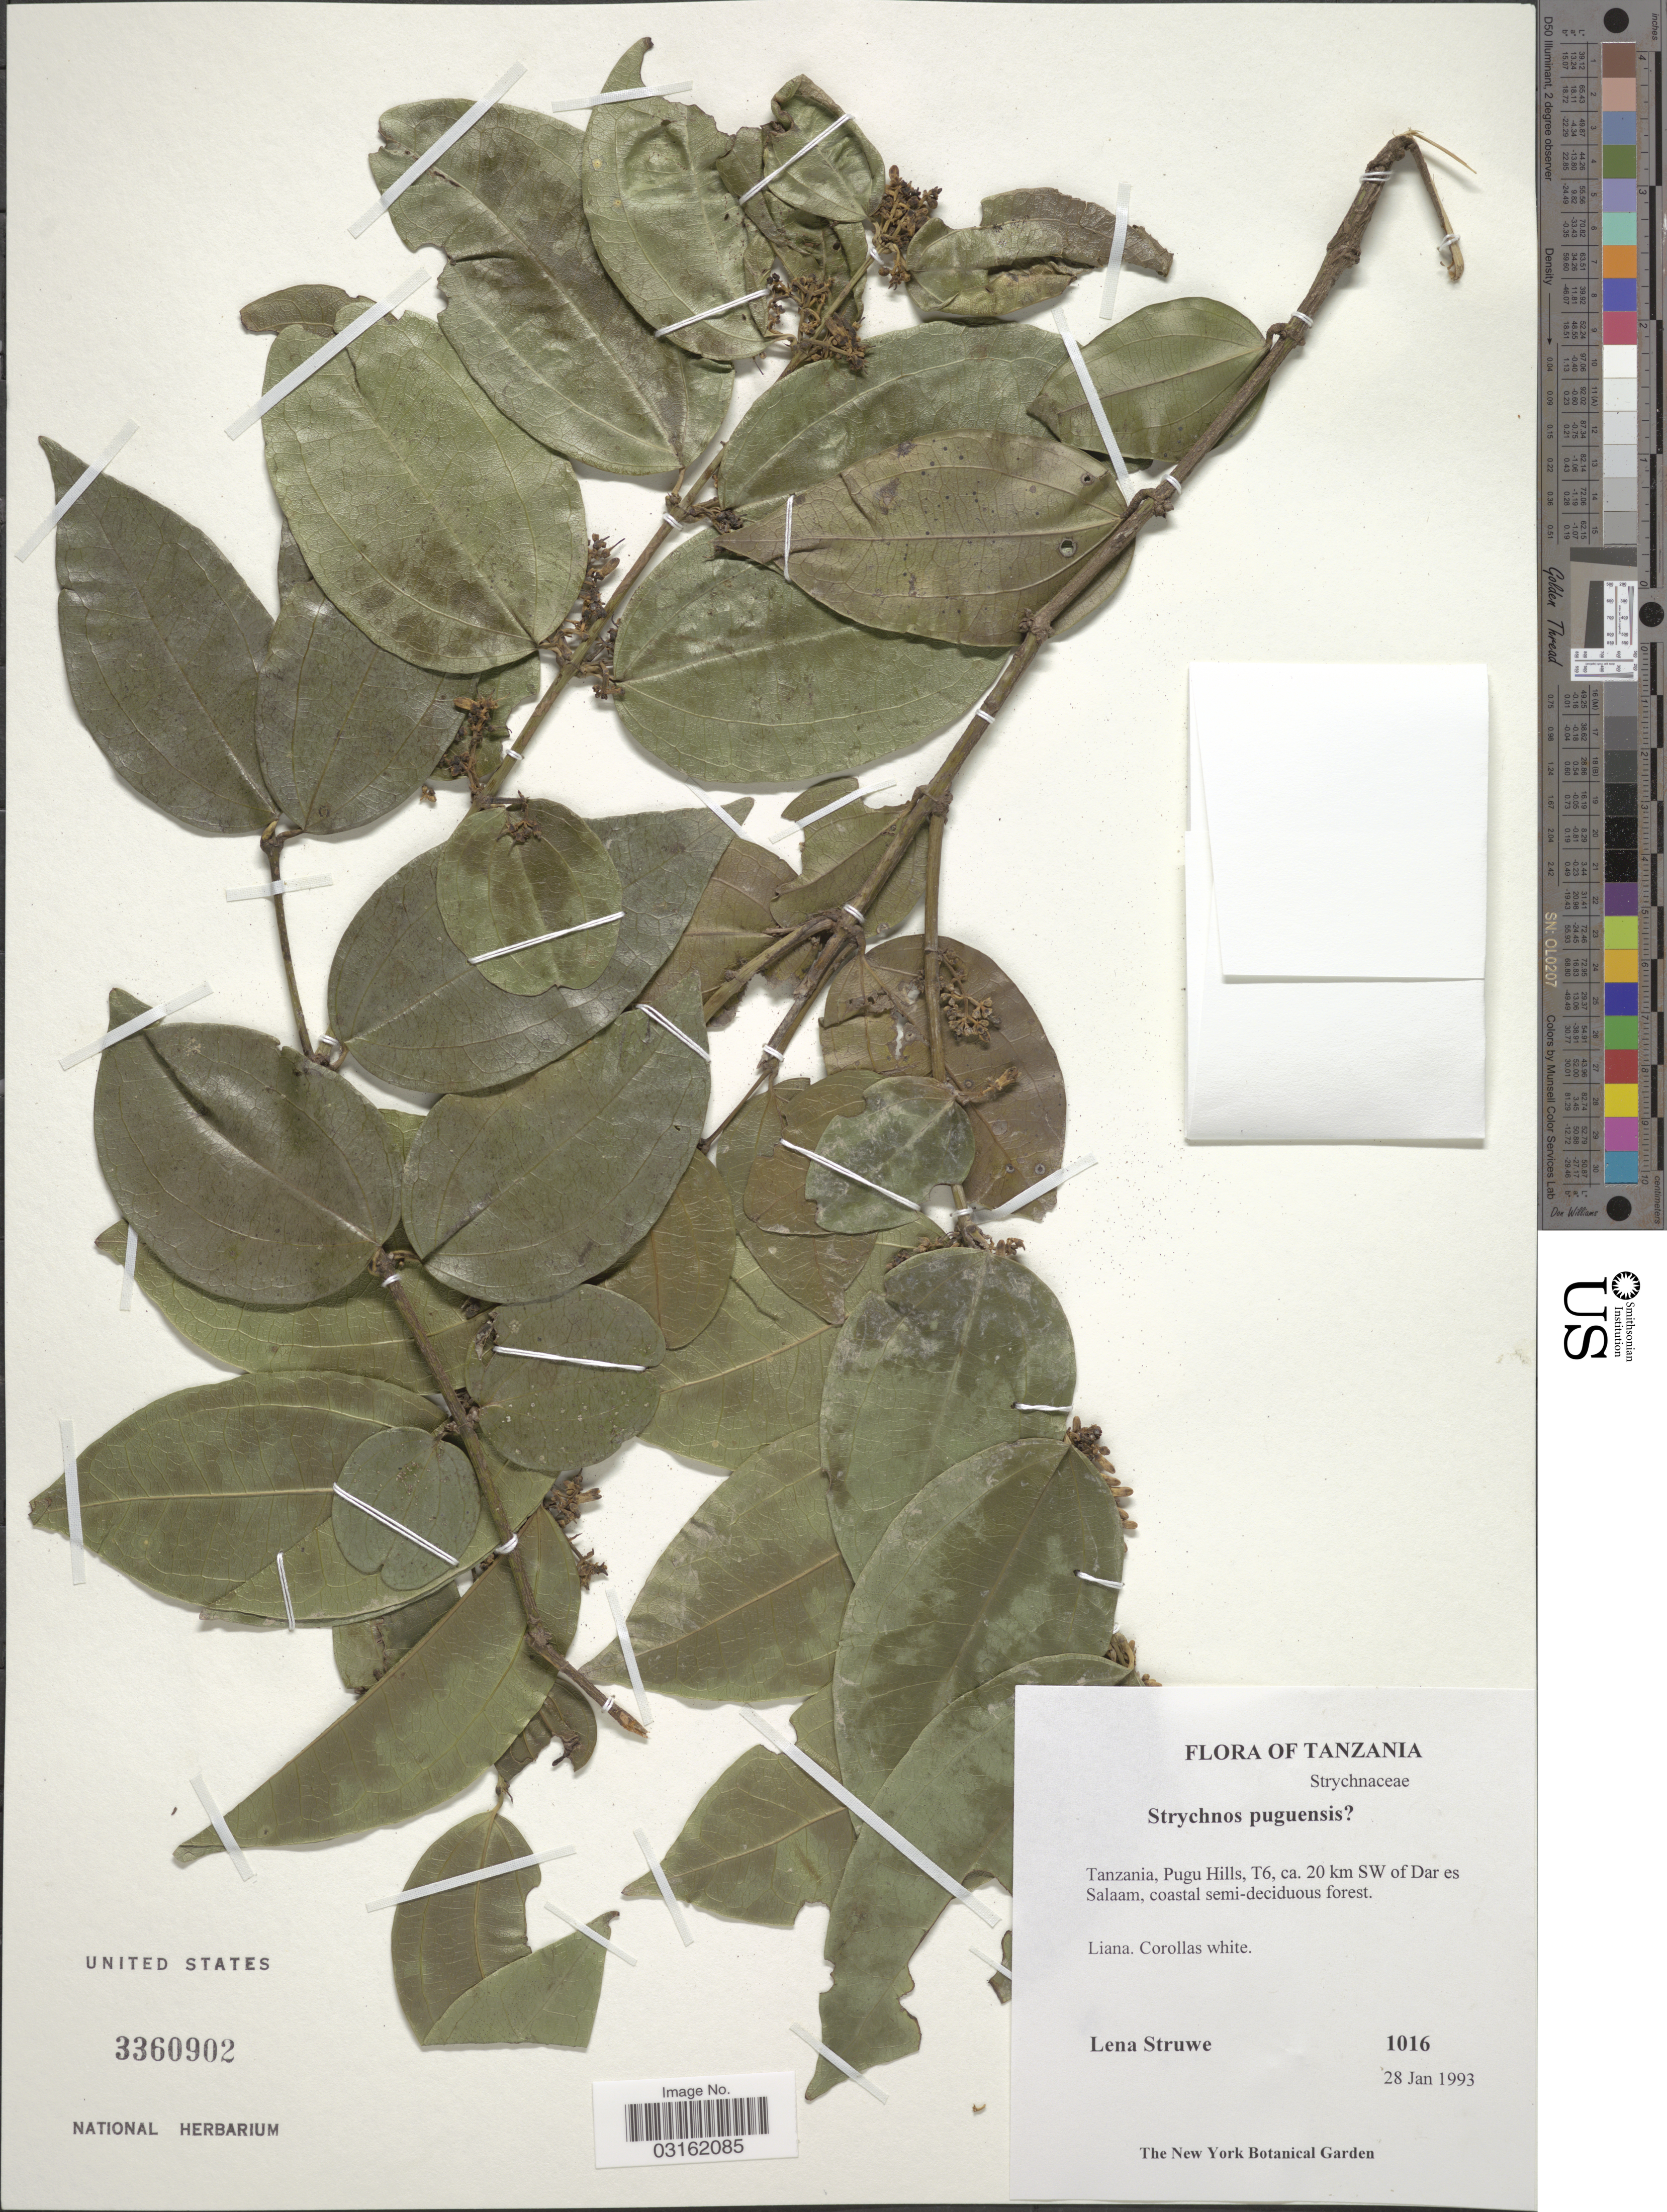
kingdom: Plantae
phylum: Tracheophyta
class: Magnoliopsida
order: Gentianales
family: Loganiaceae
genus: Strychnos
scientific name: Strychnos sp.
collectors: L. Struwe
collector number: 1016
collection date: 1993-01-28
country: Tanzania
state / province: Dar es Salaam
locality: Pugu Hills, T6, ca. 20 km SW of Dar es Salaam.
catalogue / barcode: US 3360902